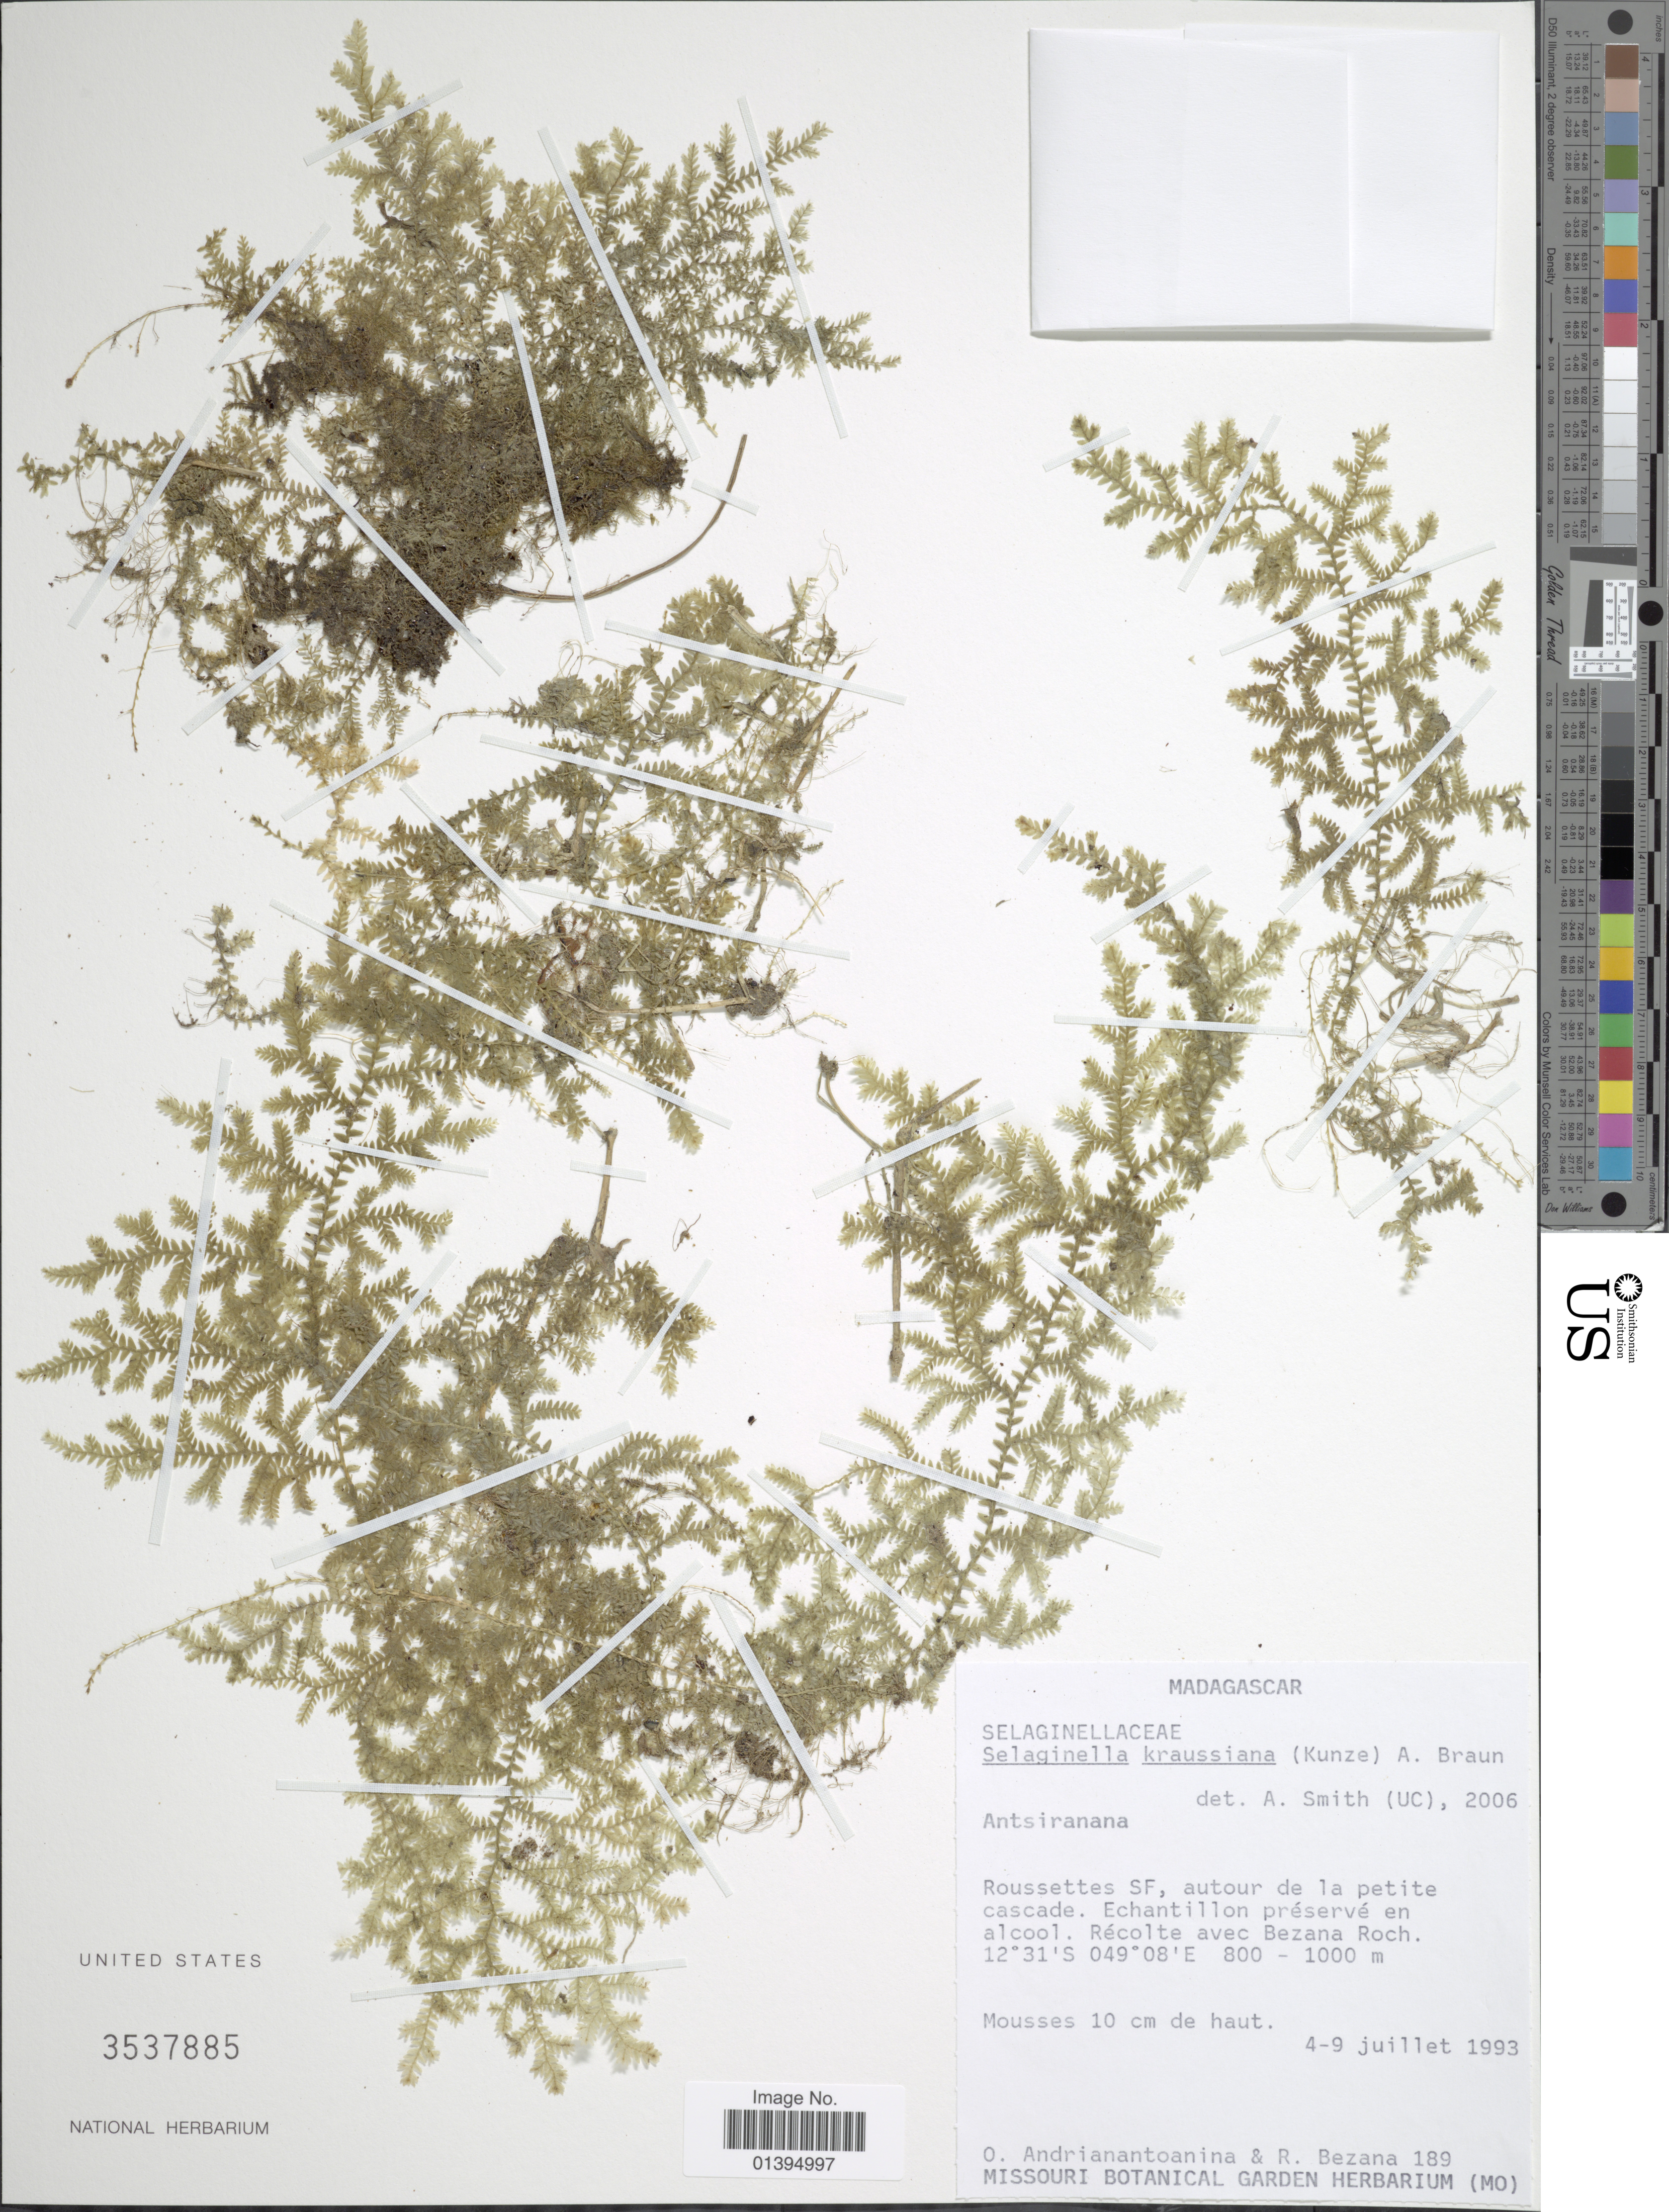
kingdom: Plantae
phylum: Tracheophyta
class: Lycopodiopsida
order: Selaginellales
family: Selaginellaceae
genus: Selaginella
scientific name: Selaginella kraussiana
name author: (Kunze) A. Braun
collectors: O. Andrianantoanina & R. Bezana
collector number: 89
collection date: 1993-07-04/1993-07-09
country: Madagascar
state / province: Diana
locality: Roussettes SF, autour de la petite cascade, enchantillon preserve en alcool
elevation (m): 800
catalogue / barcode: US 3537885